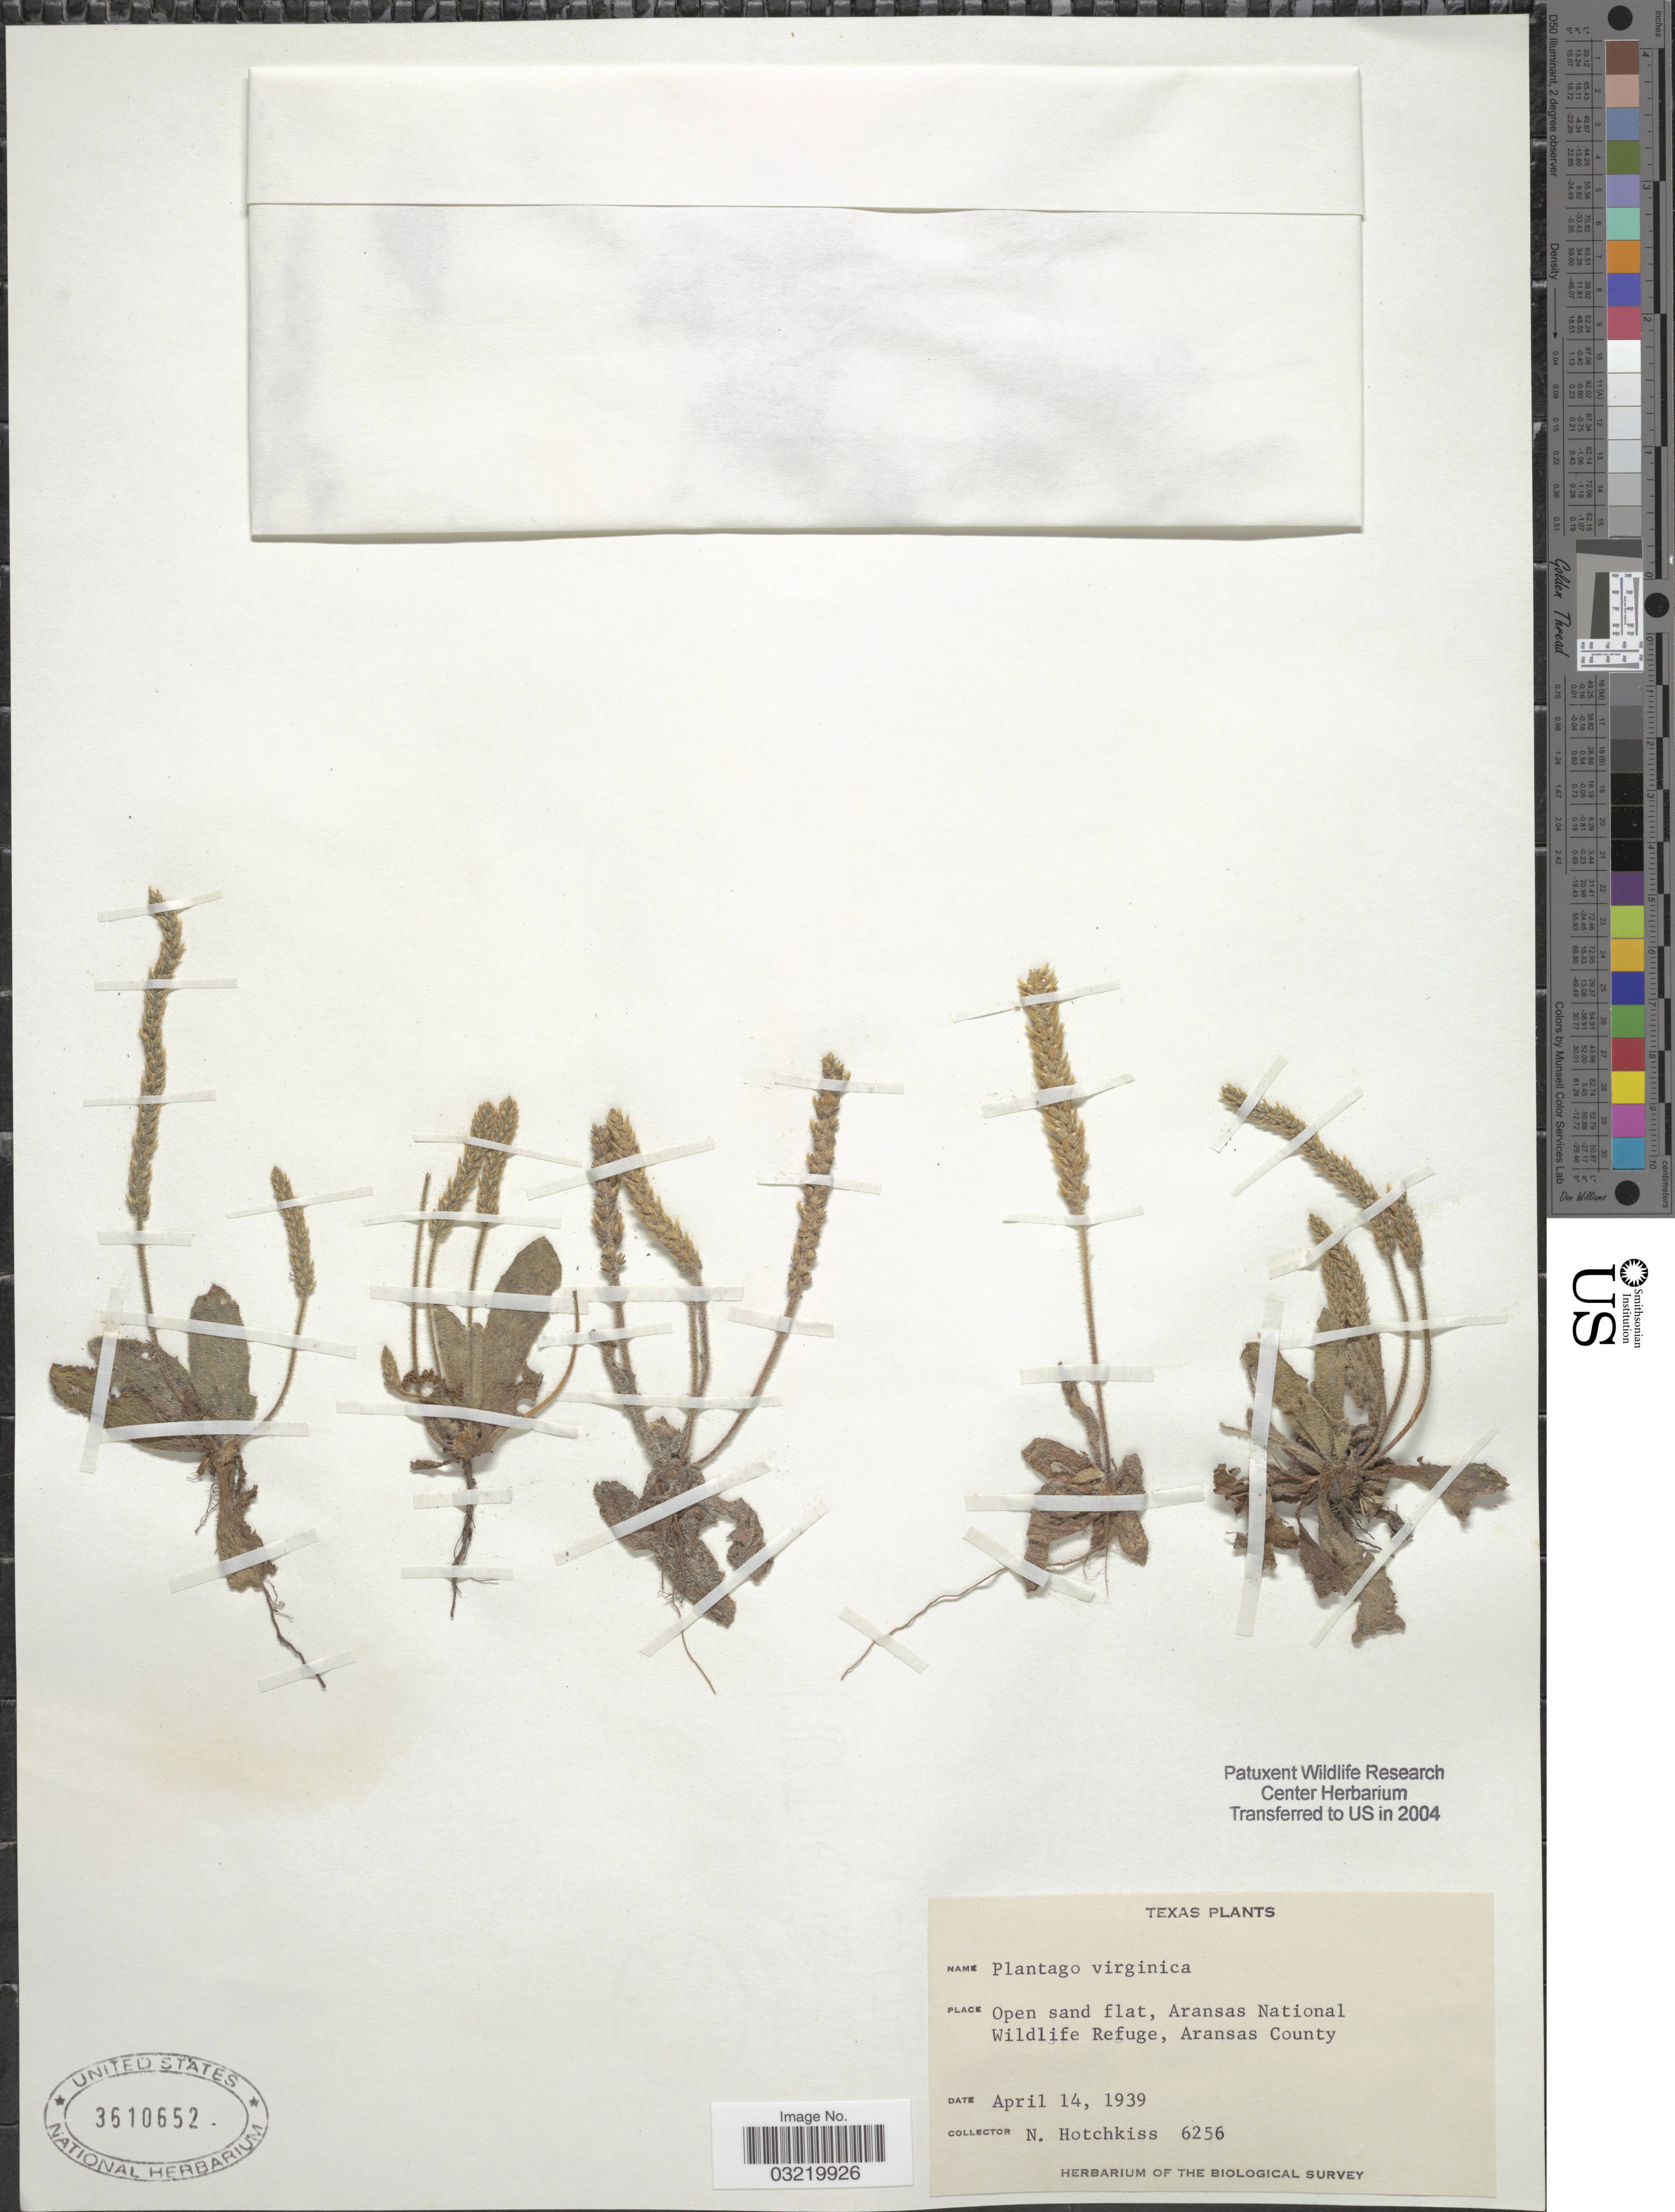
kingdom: Plantae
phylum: Tracheophyta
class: Magnoliopsida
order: Lamiales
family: Plantaginaceae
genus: Plantago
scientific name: Plantago virginica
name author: L.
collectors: N. Hotchkiss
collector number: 6256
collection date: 1939-04-14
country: United States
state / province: Texas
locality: Aransas National Wildlife Refuge, Aransas County.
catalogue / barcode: US 3610652